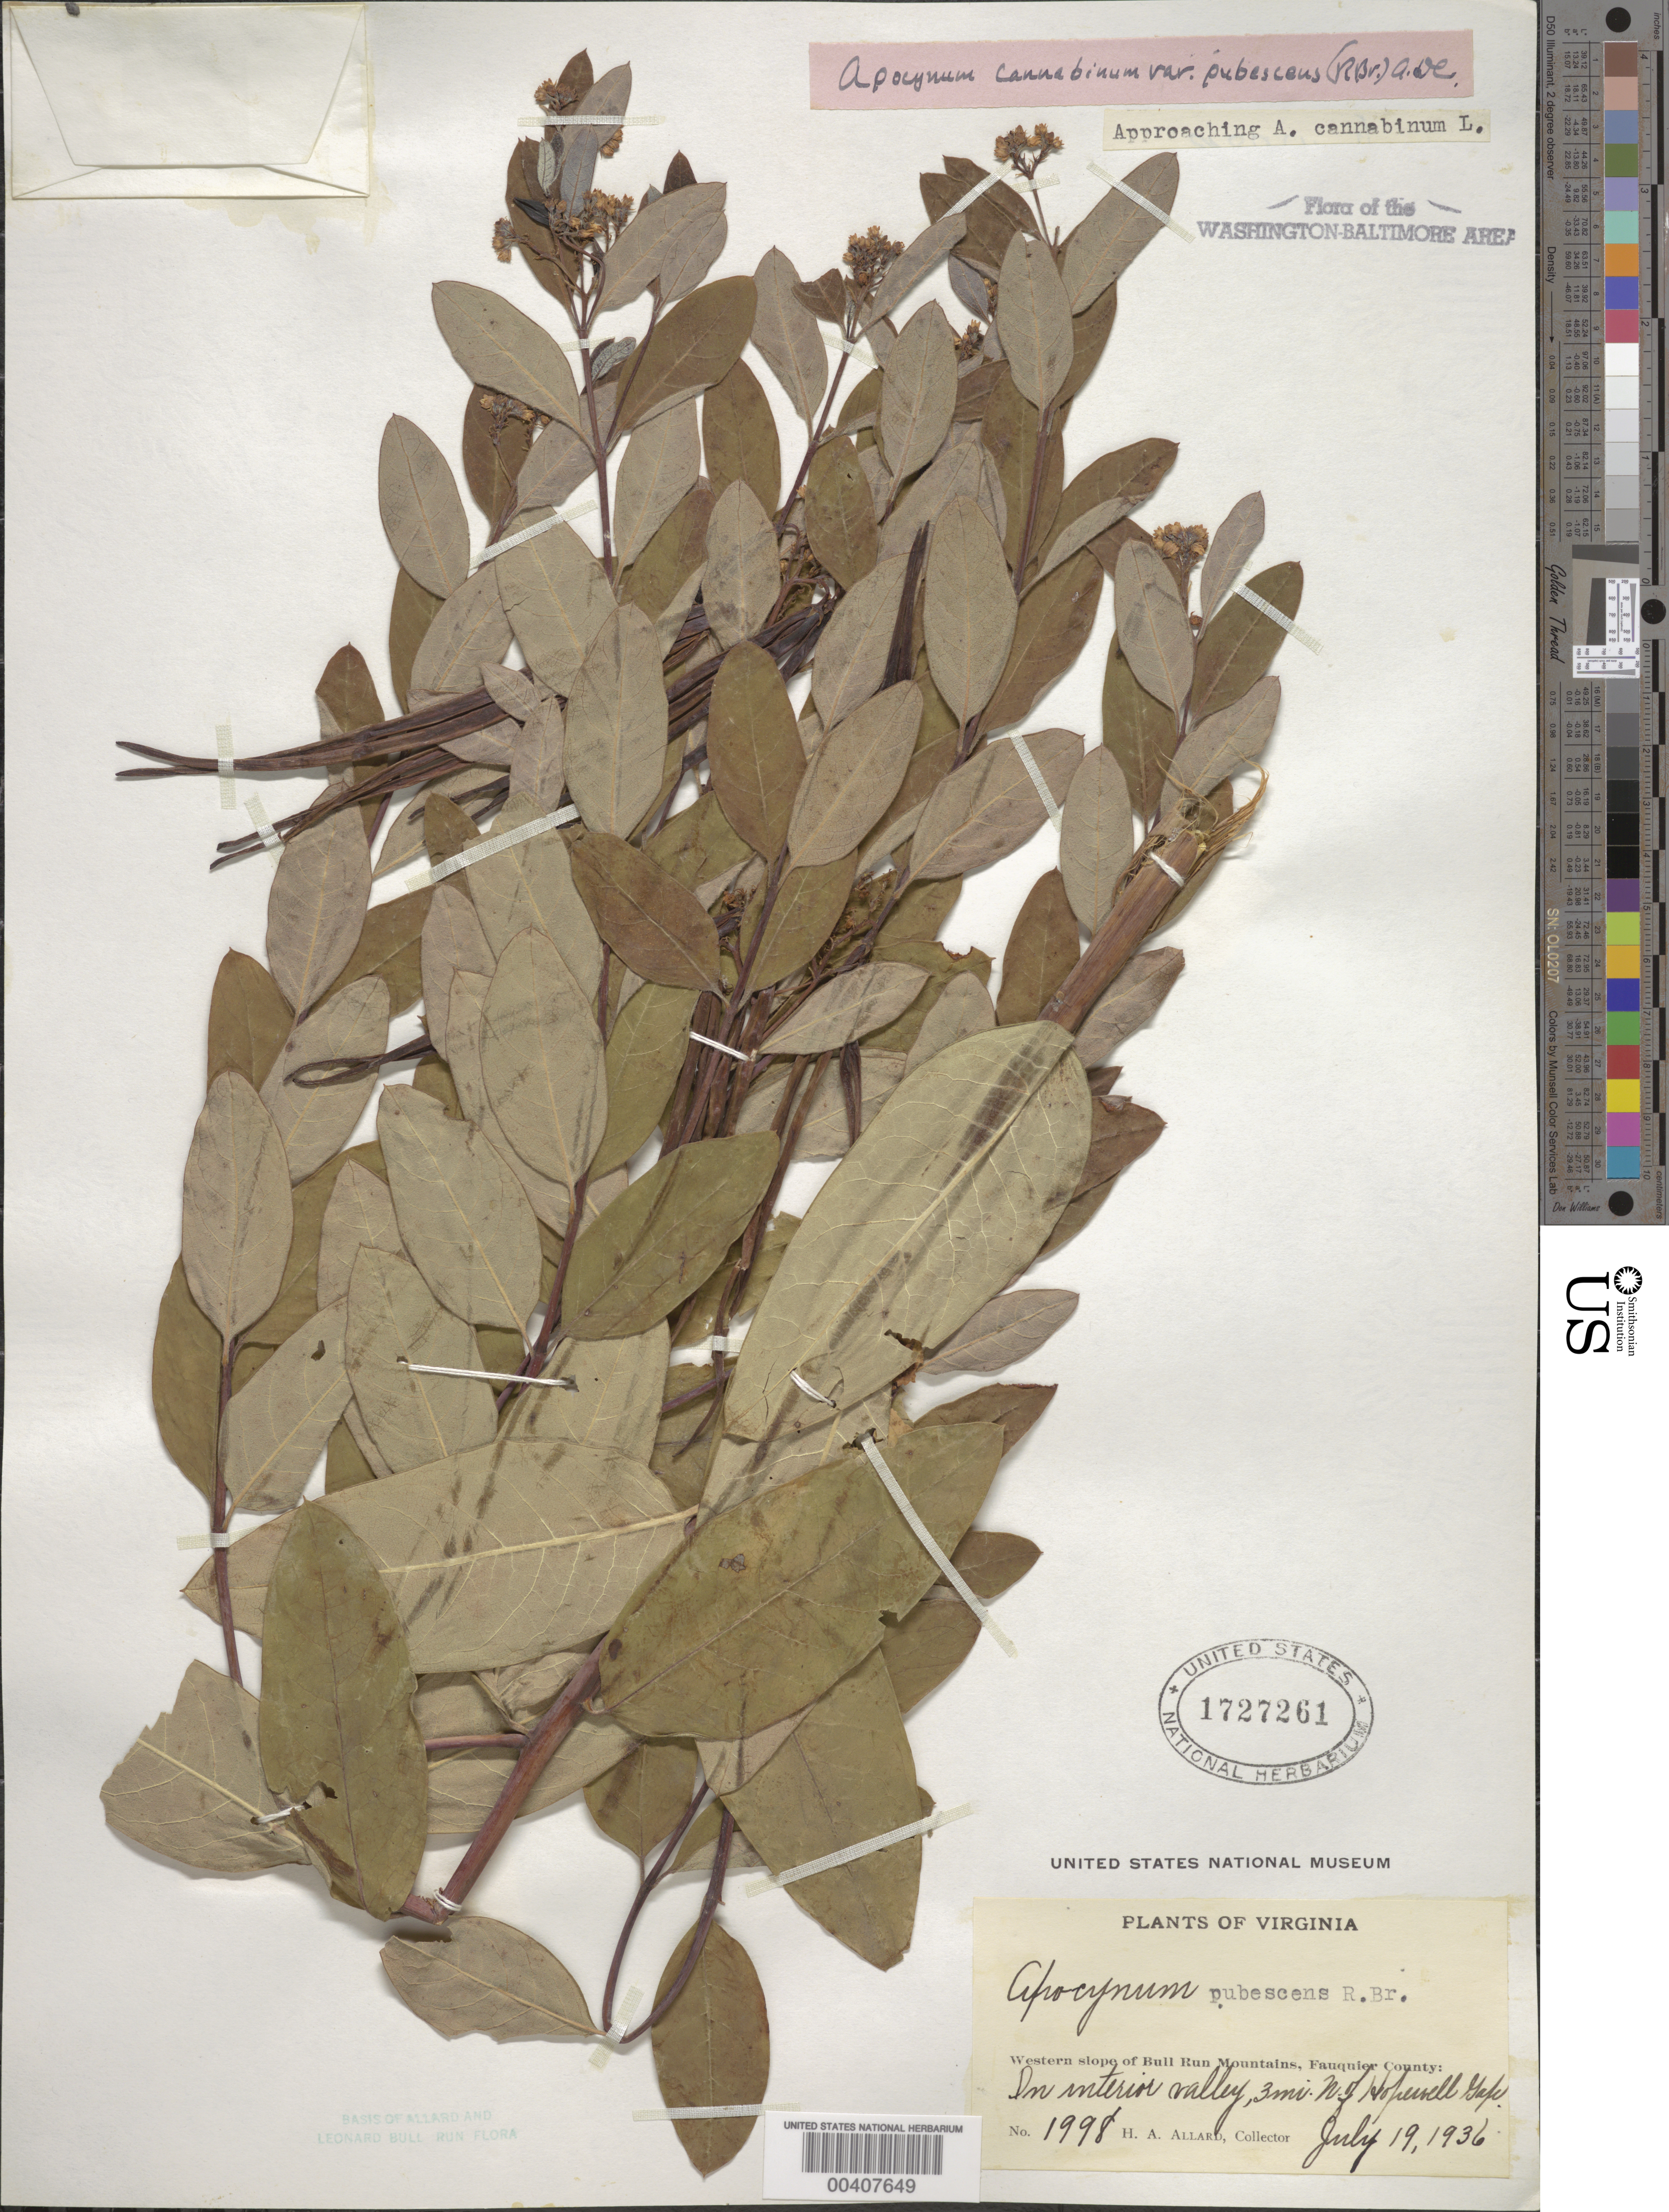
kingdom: Plantae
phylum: Tracheophyta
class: Magnoliopsida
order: Gentianales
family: Apocynaceae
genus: Apocynum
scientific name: Apocynum cannabinum var. pubescens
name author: (Mitch. ex R. Br.) A. DC.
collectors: H. A. Allard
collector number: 1998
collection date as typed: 19 Jul 1936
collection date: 1936-07-19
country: United States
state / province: Virginia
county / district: Fauquier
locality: North of Hopewell Gap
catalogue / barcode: US 1727261